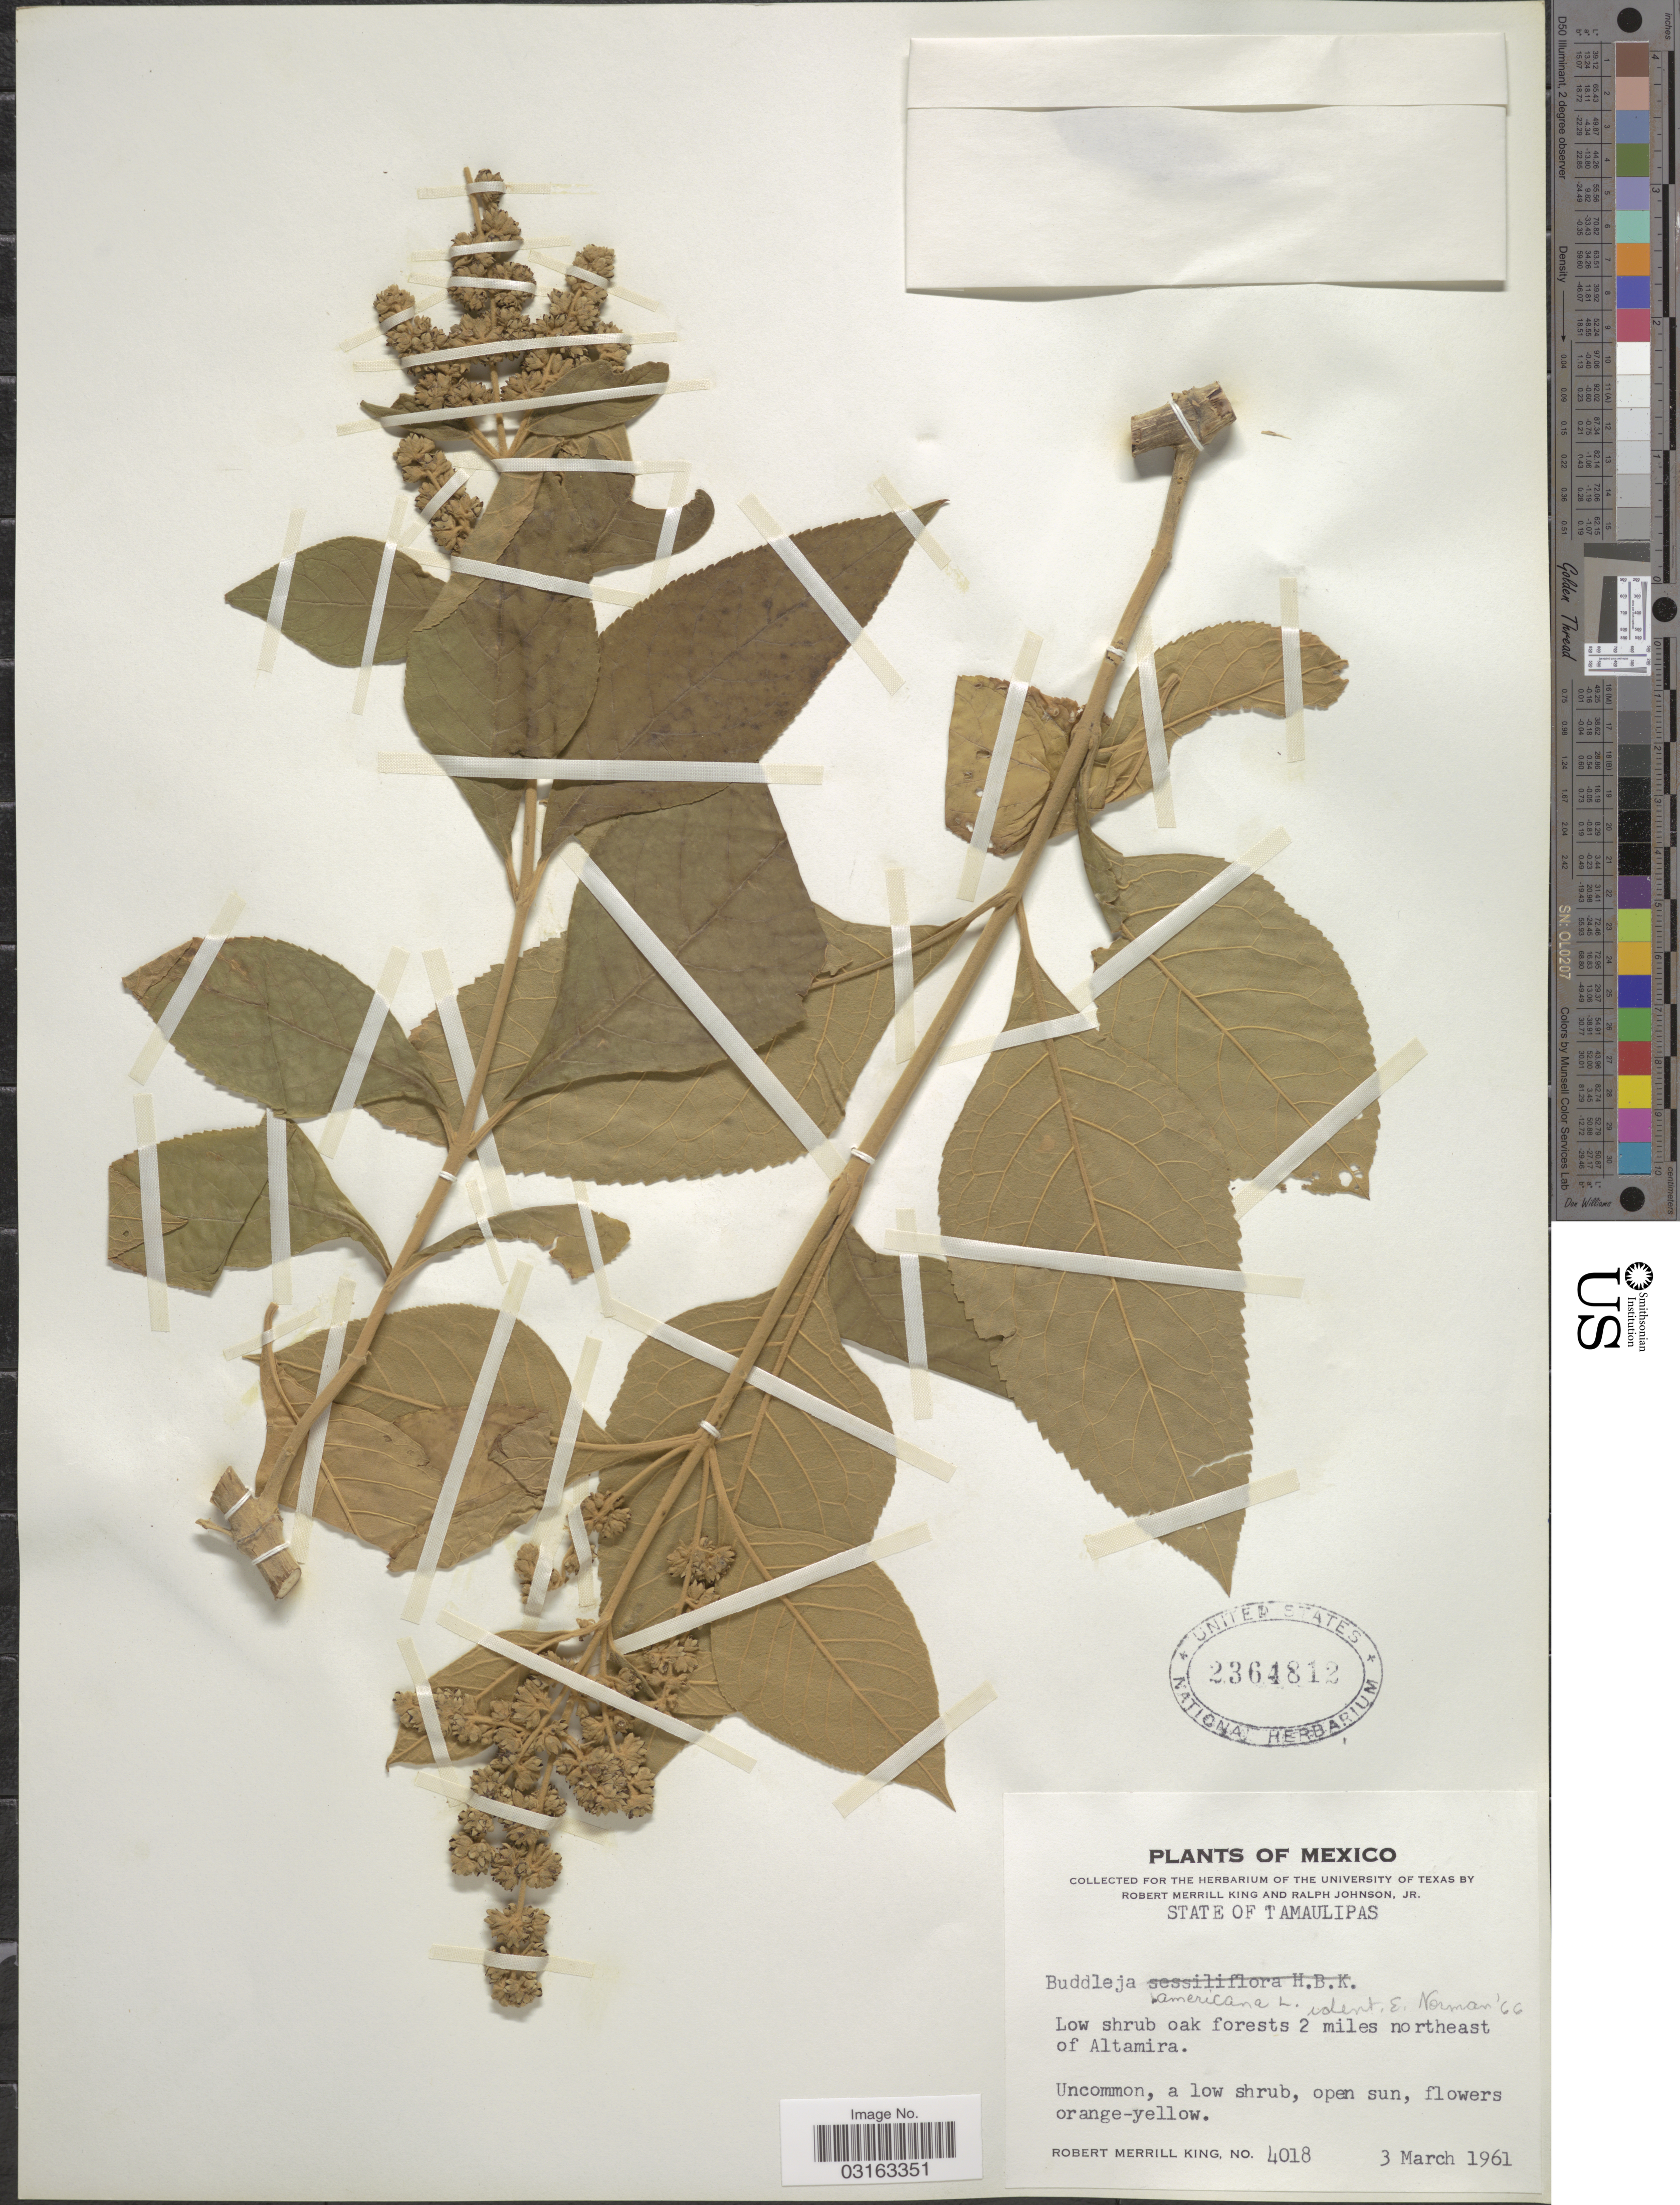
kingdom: Plantae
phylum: Tracheophyta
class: Magnoliopsida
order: Lamiales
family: Scrophulariaceae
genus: Buddleja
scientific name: Buddleja americana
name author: L.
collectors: R. M. King & R. Johnson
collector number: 4018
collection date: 1961-03-03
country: Mexico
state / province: Tamaulipas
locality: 2 miles northeast of Altamira.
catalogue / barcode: US 2364812